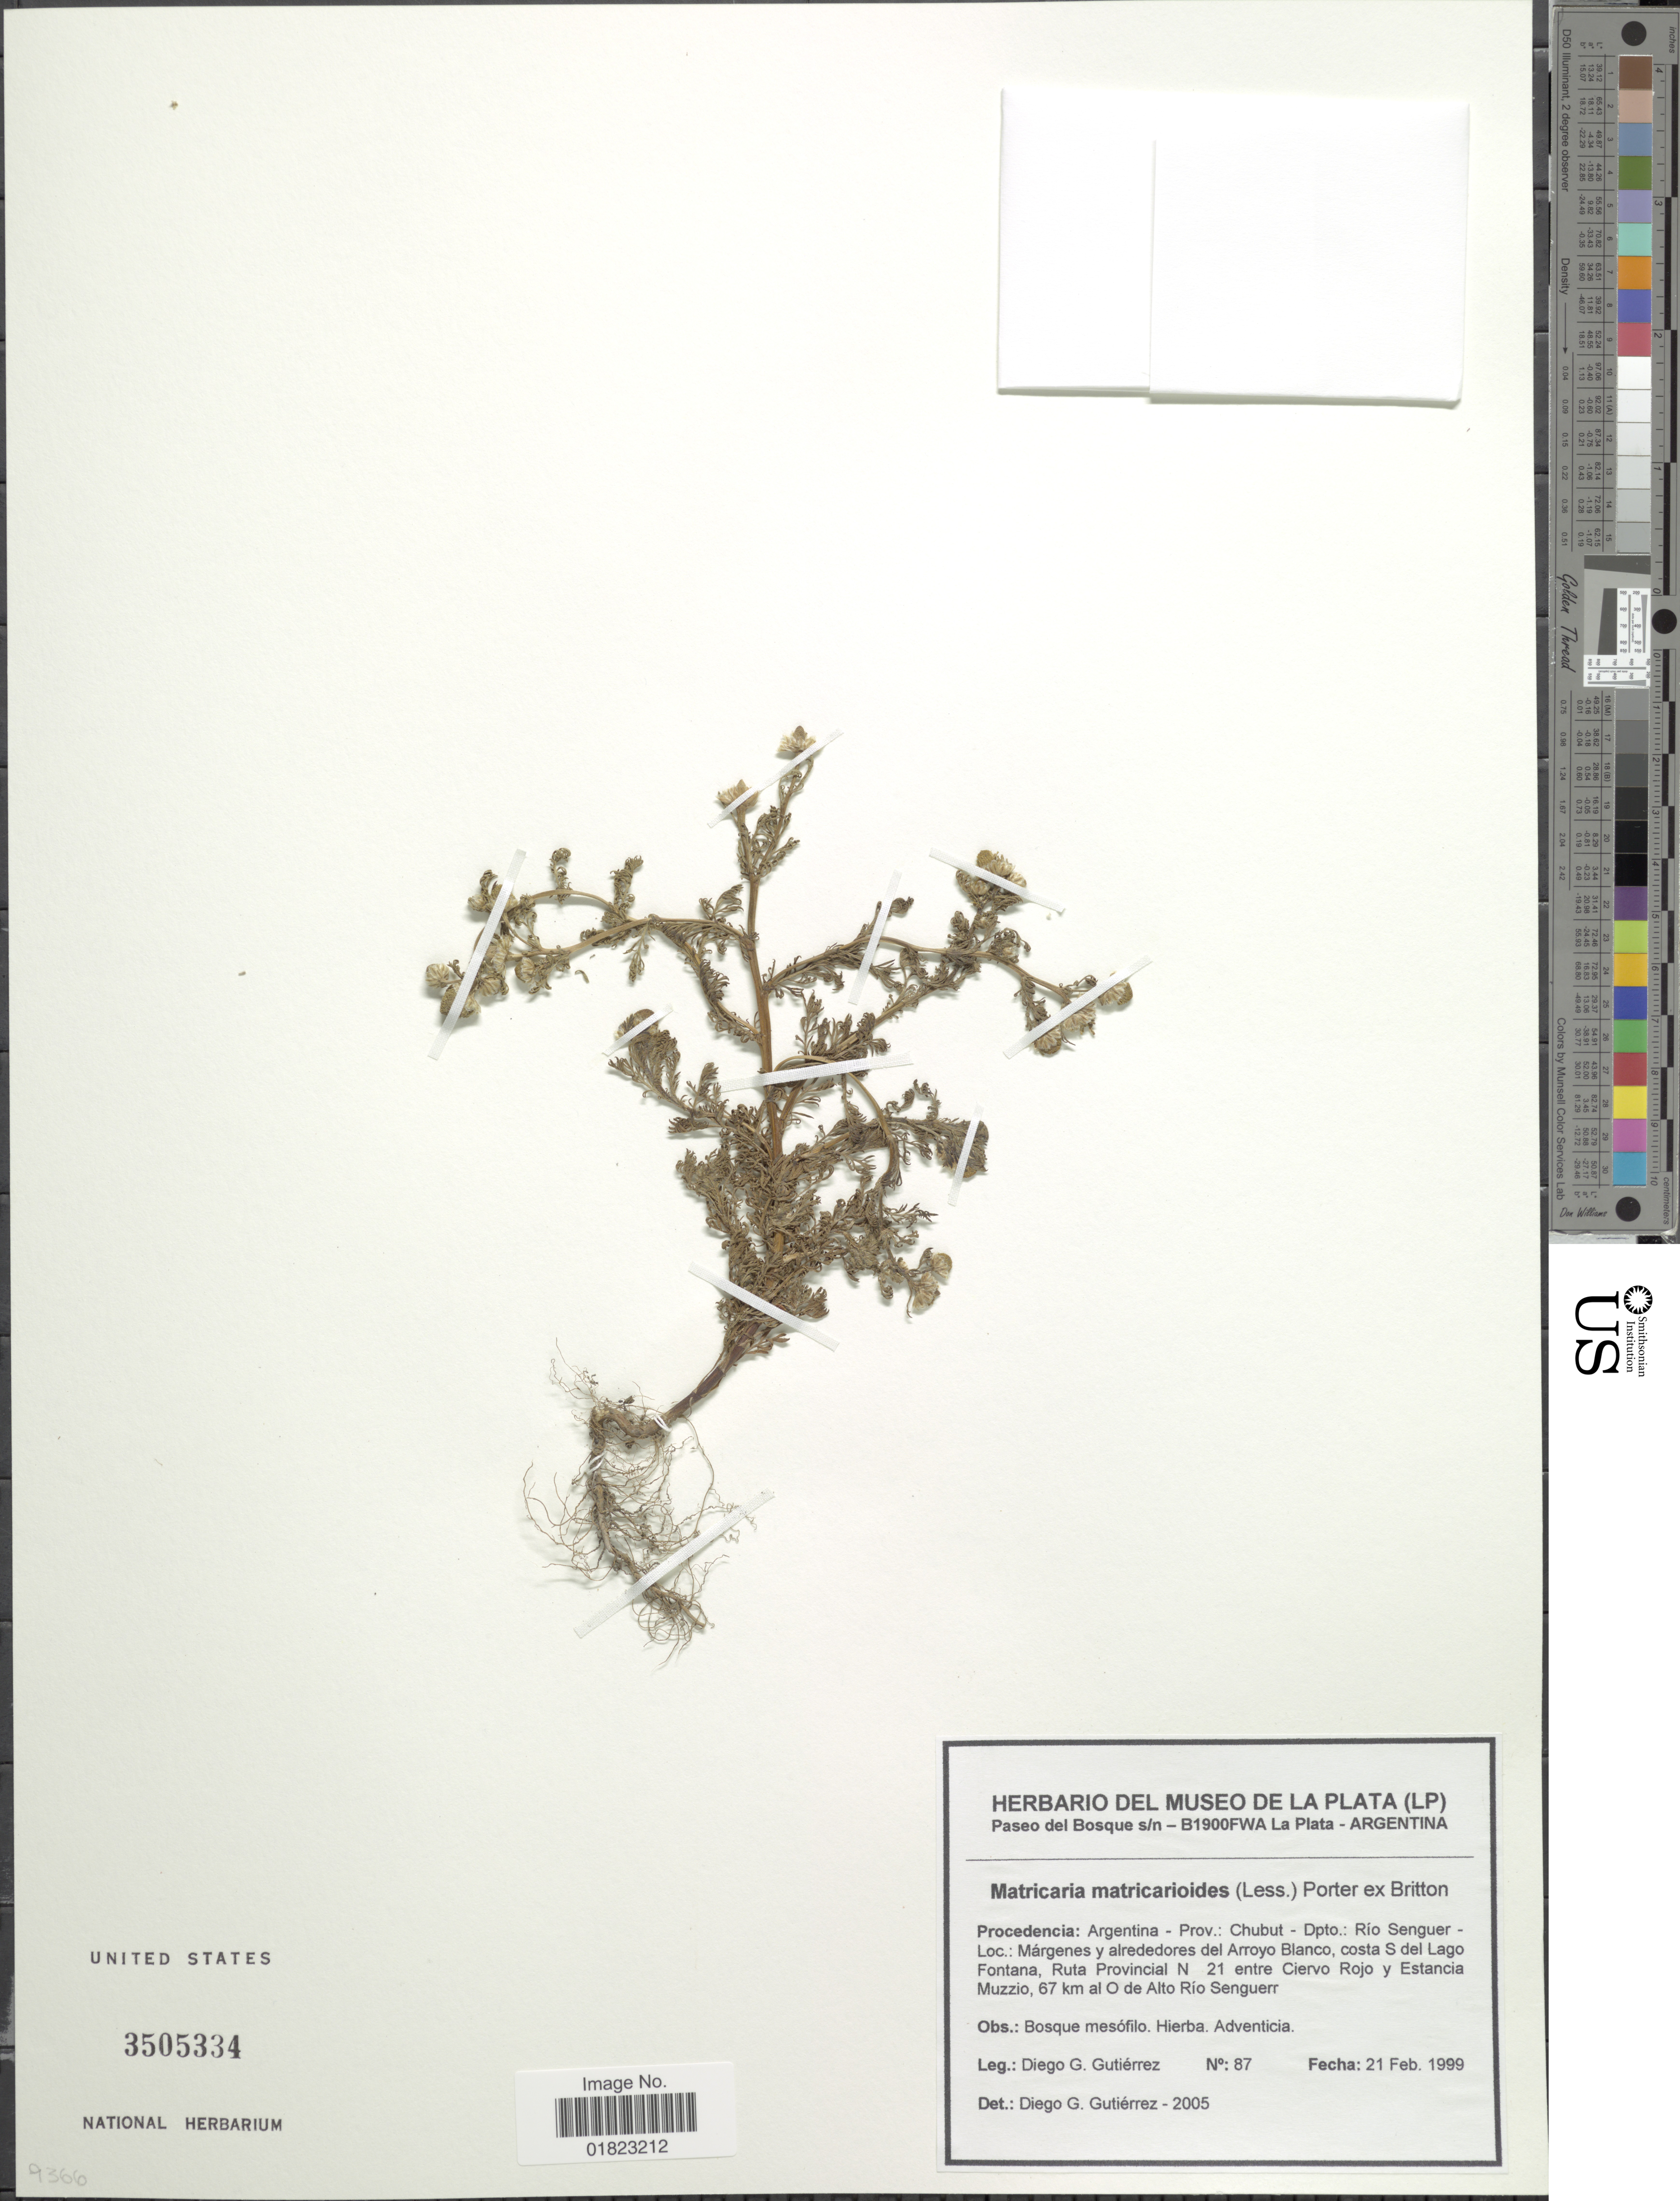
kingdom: Plantae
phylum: Tracheophyta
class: Magnoliopsida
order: Asterales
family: Asteraceae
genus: Matricaria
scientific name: Matricaria matricarioides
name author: (Less.) Porter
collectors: D. G. Gutiérrez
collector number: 87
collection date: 1999-02-21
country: Argentina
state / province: Chubut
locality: Procedencia: Argentina - Prov.: Chubut - Dpto.: Rio Senguer. Margenes y alrededores del Arroyo Blanco, costa S del Lago Fontana, Rurta Provincial N 21 entre Ciervo Rojo y Estancia Muzzio, 67 km al O de Alto Rio Senguerr.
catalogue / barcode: US 3505334